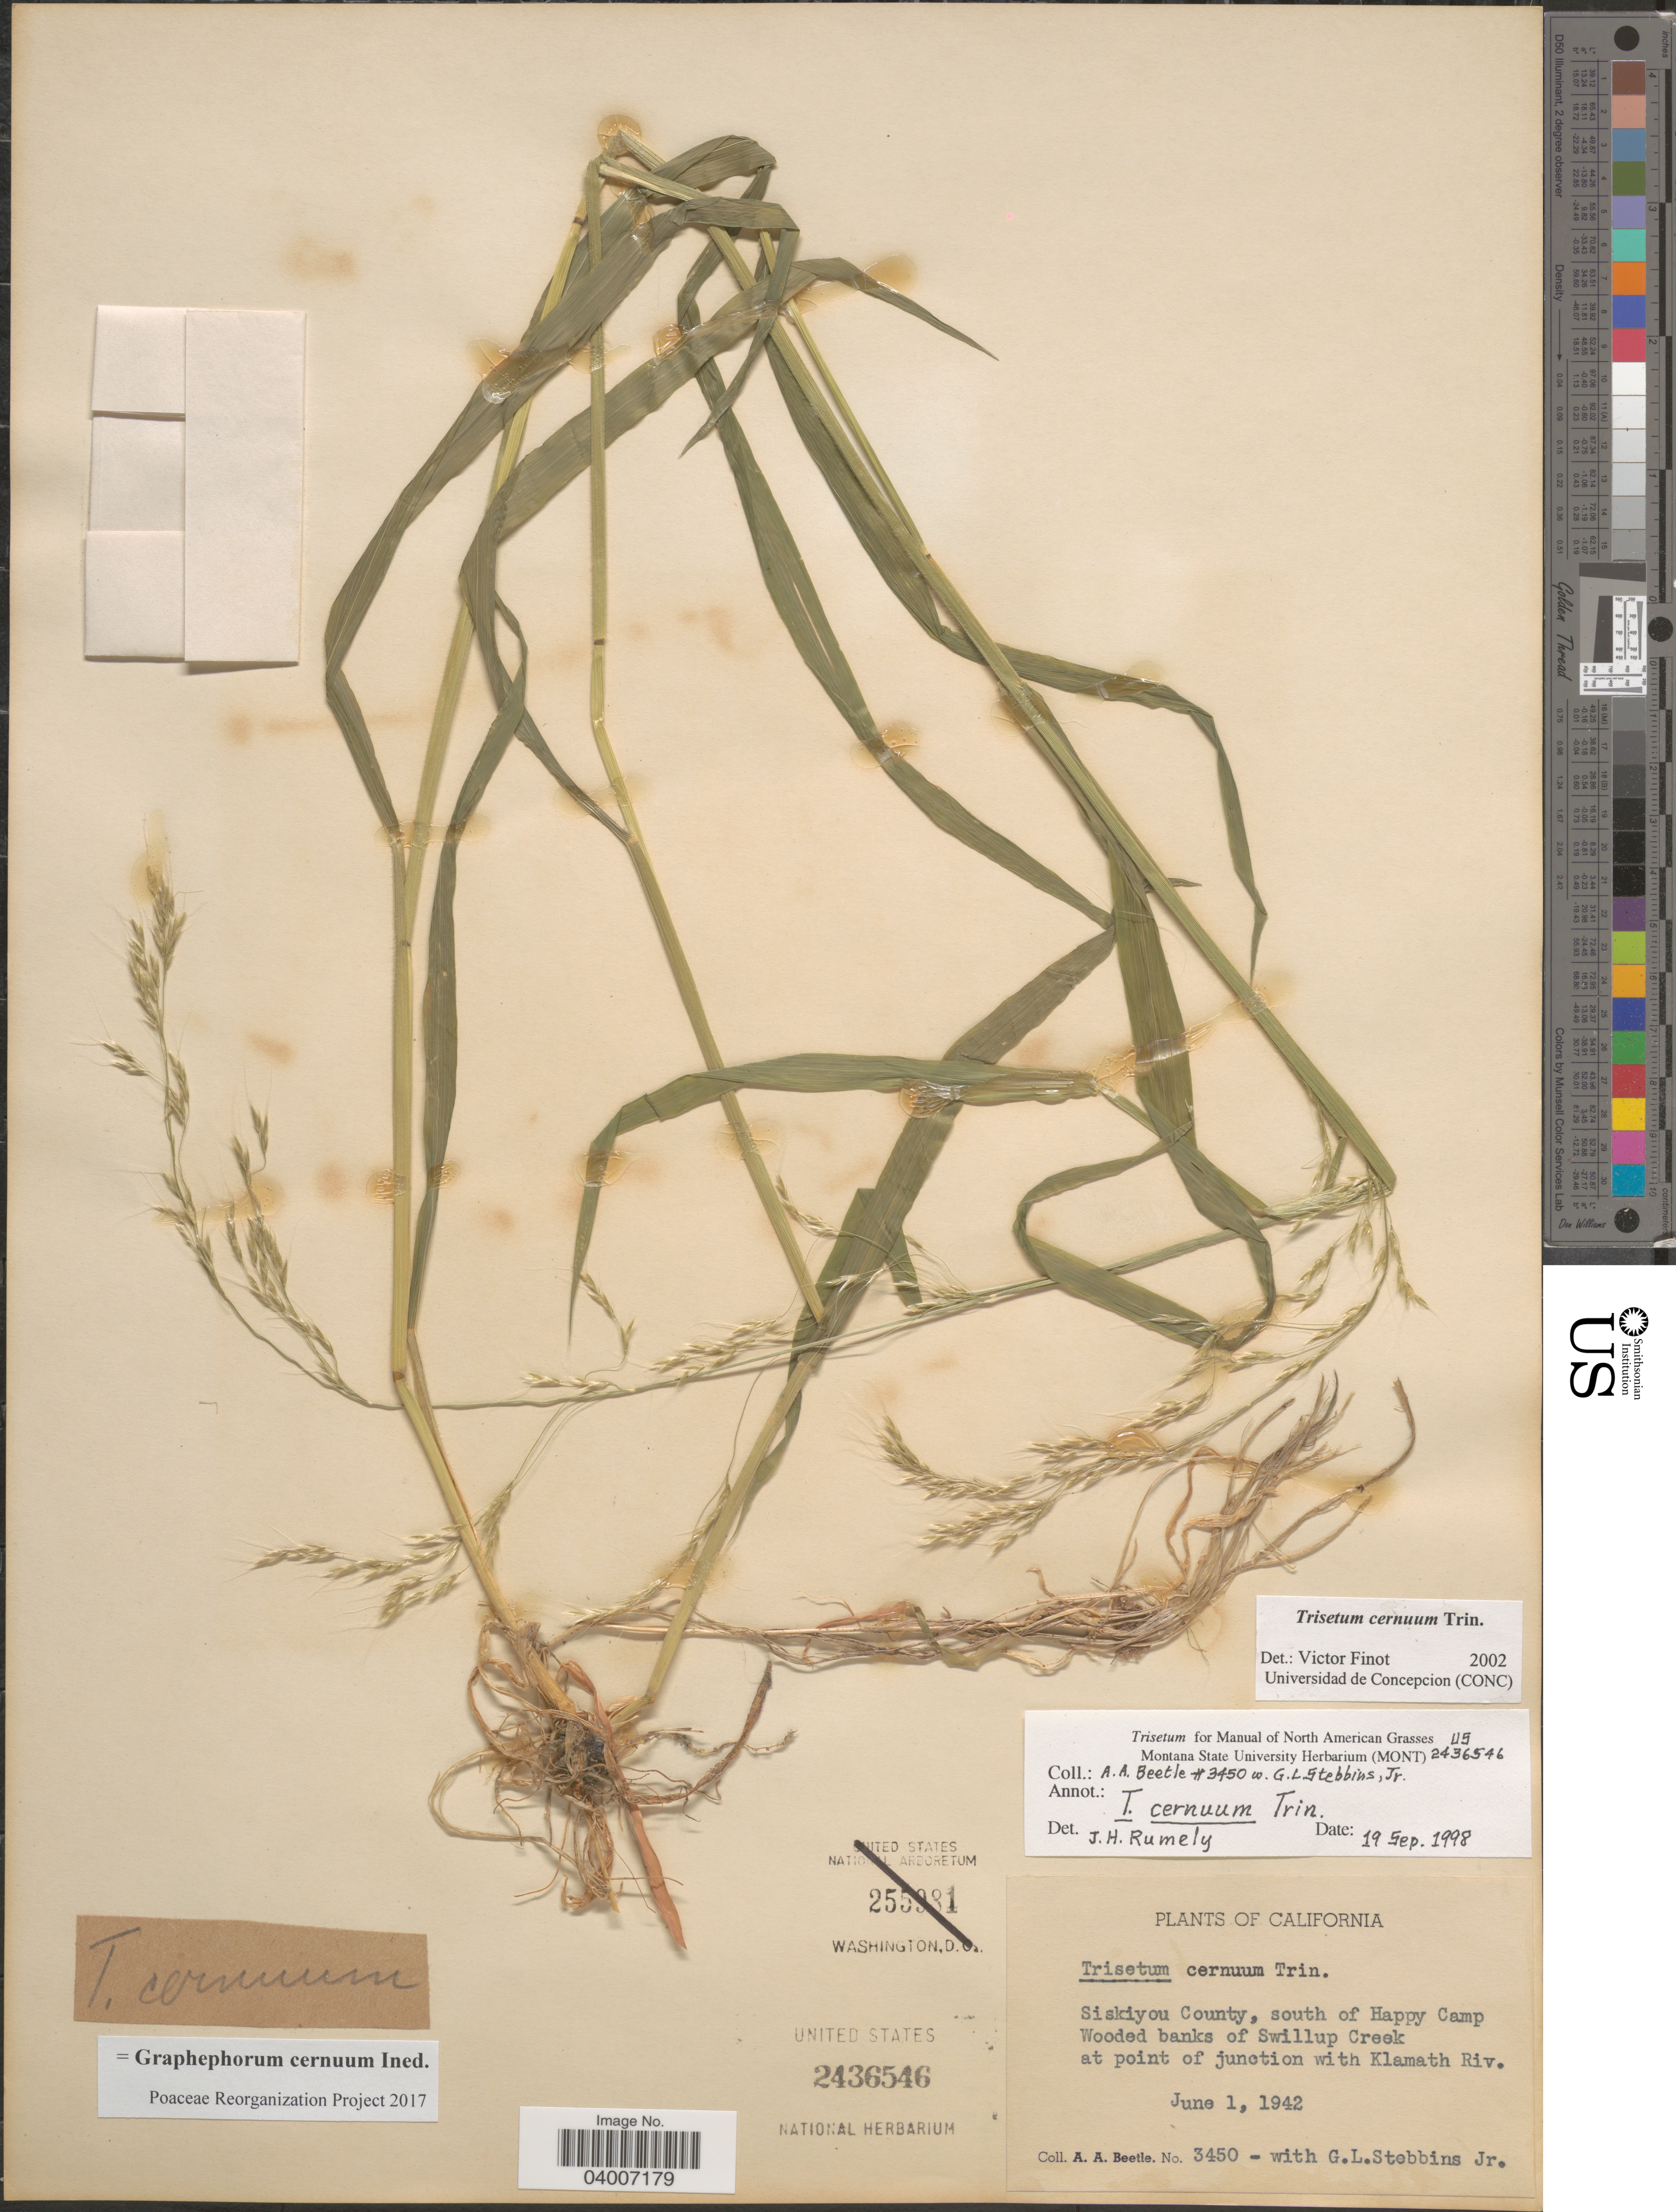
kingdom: Plantae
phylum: Tracheophyta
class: Liliopsida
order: Poales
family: Poaceae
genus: Graphephorum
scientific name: Graphephorum cernuum ined.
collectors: A. A. Beetle & G. L. Stebbins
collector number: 3450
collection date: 1942-06-01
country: United States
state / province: California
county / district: Siskiyou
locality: Siskiyou County, south of Happy Camp. Wooded banks of Swillup Creek at point of junction with Klamath Riv.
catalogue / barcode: US 2436546